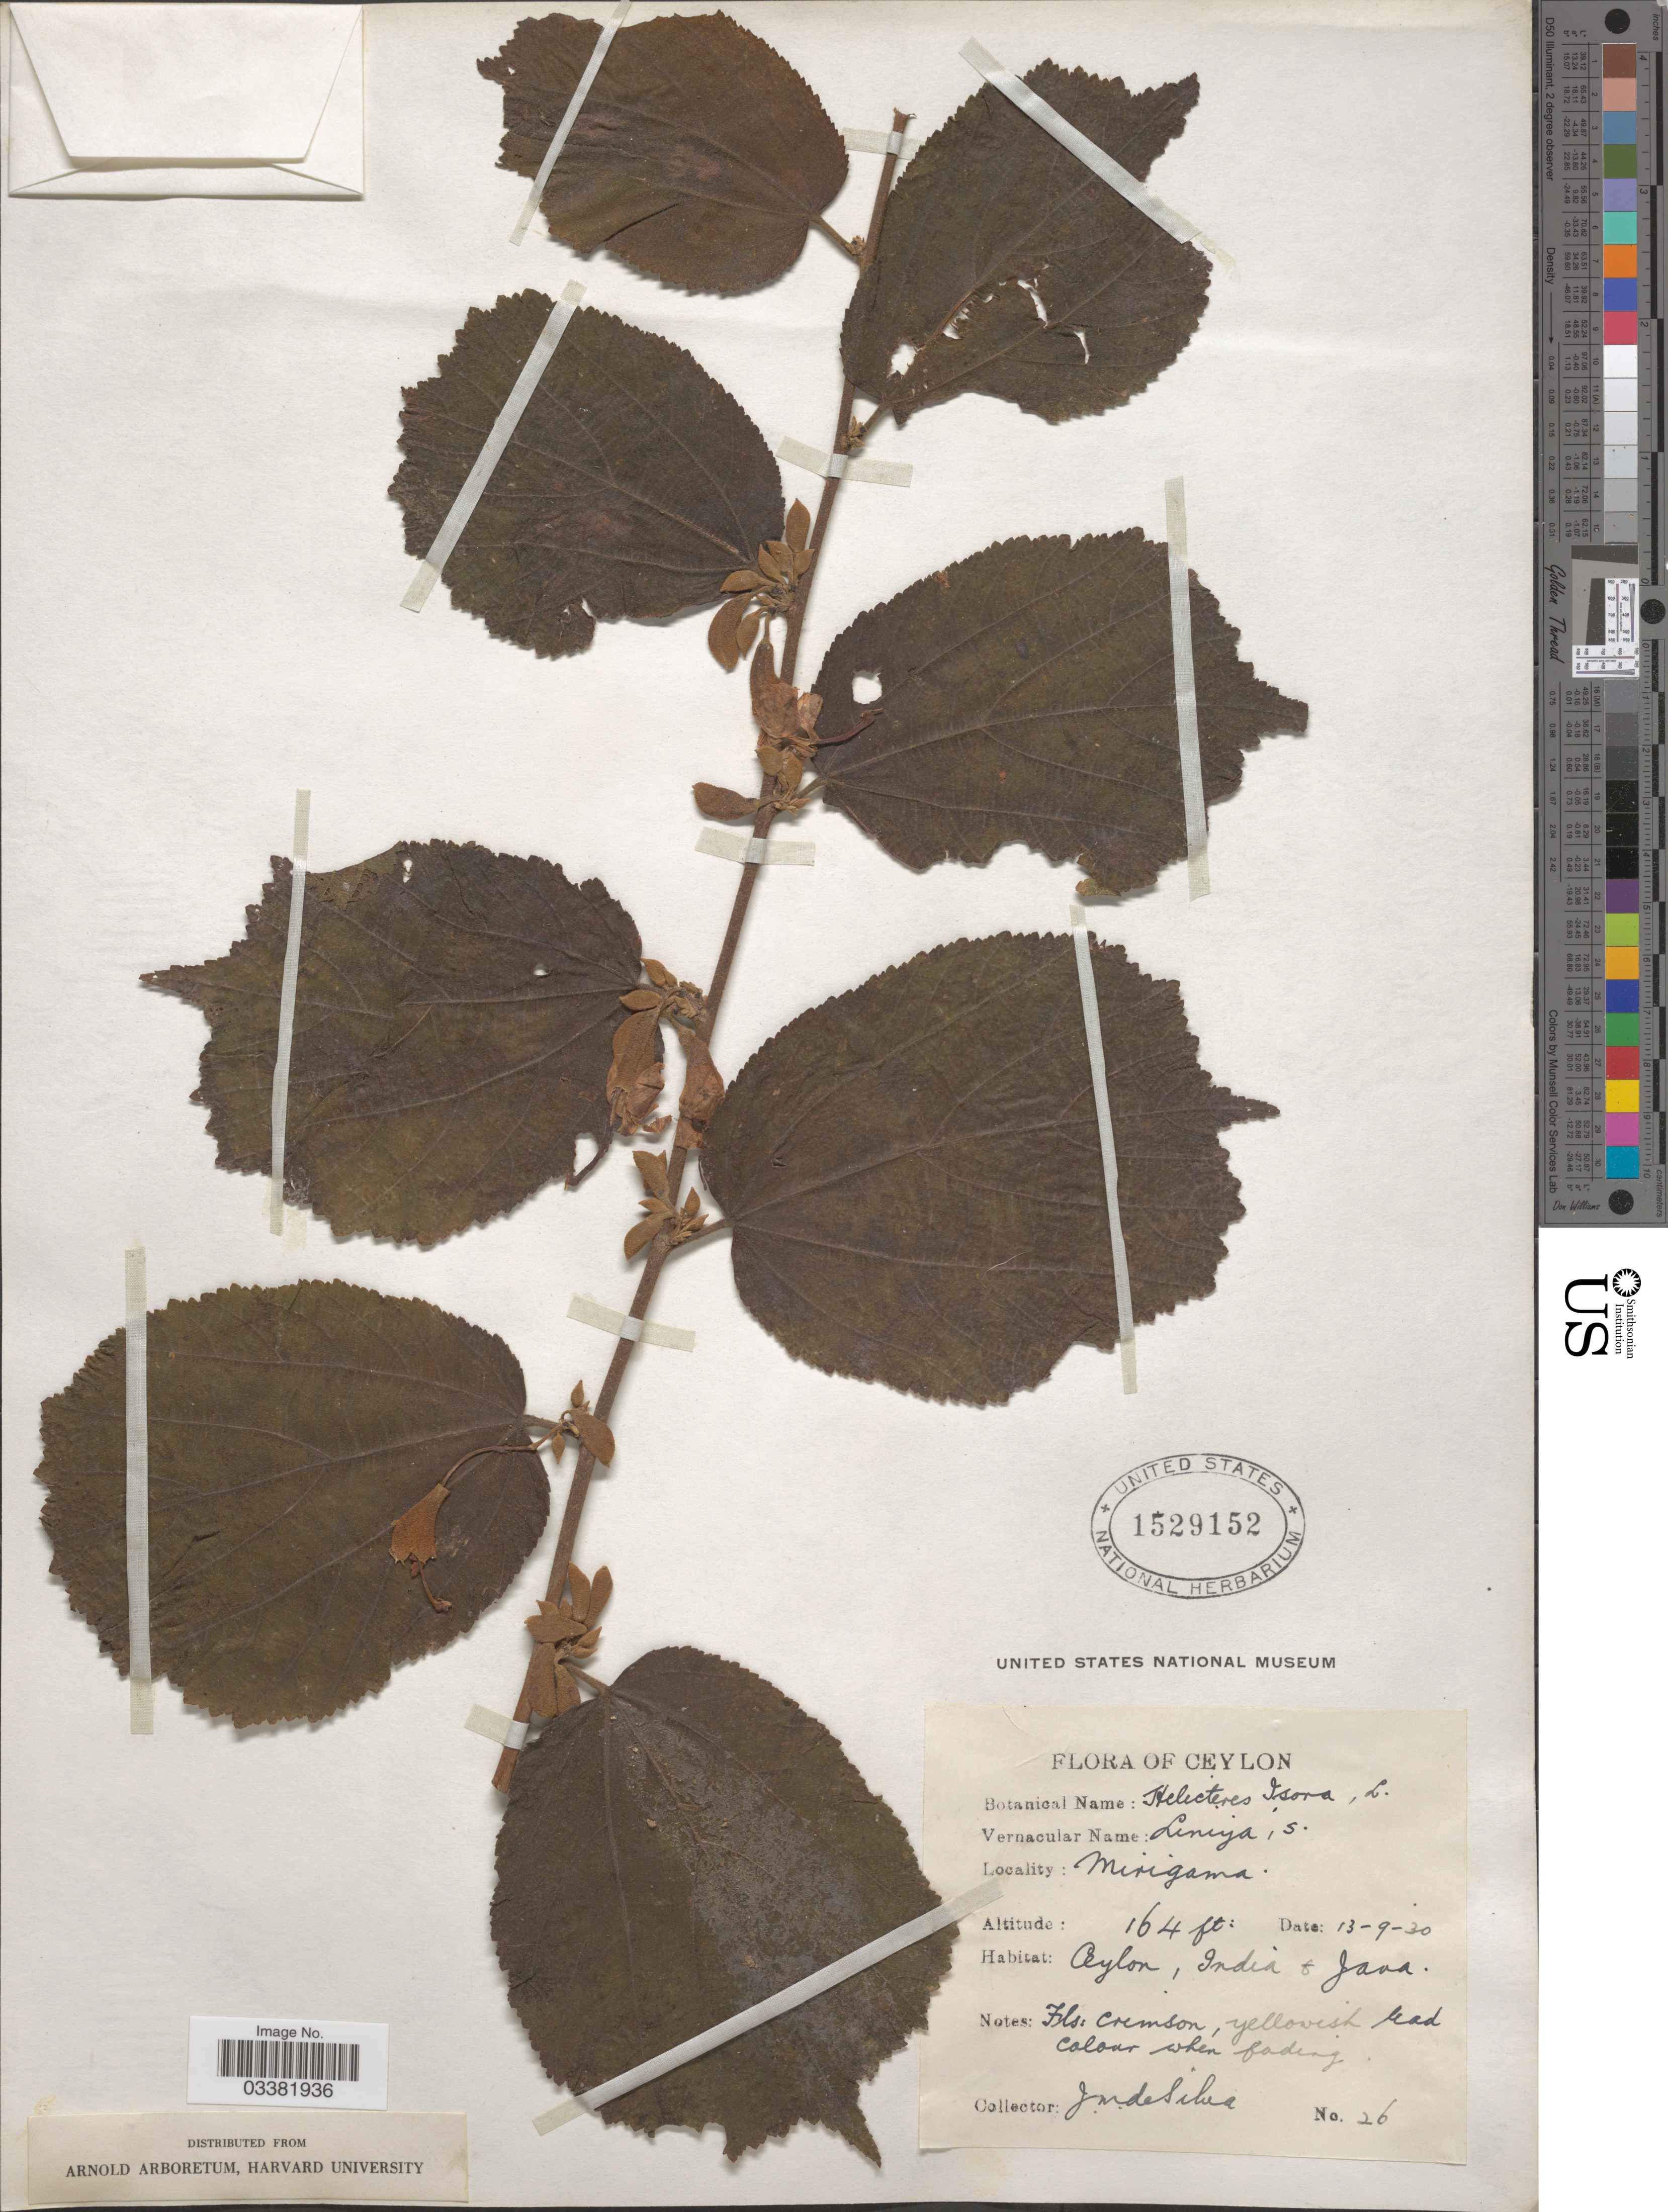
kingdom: Plantae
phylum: Tracheophyta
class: Magnoliopsida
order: Malvales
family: Malvaceae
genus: Helicteres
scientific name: Helicteres isora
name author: L.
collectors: J. M. Silva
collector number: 26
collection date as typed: Transcribed d/m/y: 13/9/30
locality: Ceylon, India & Java.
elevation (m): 50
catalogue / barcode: US 1529152